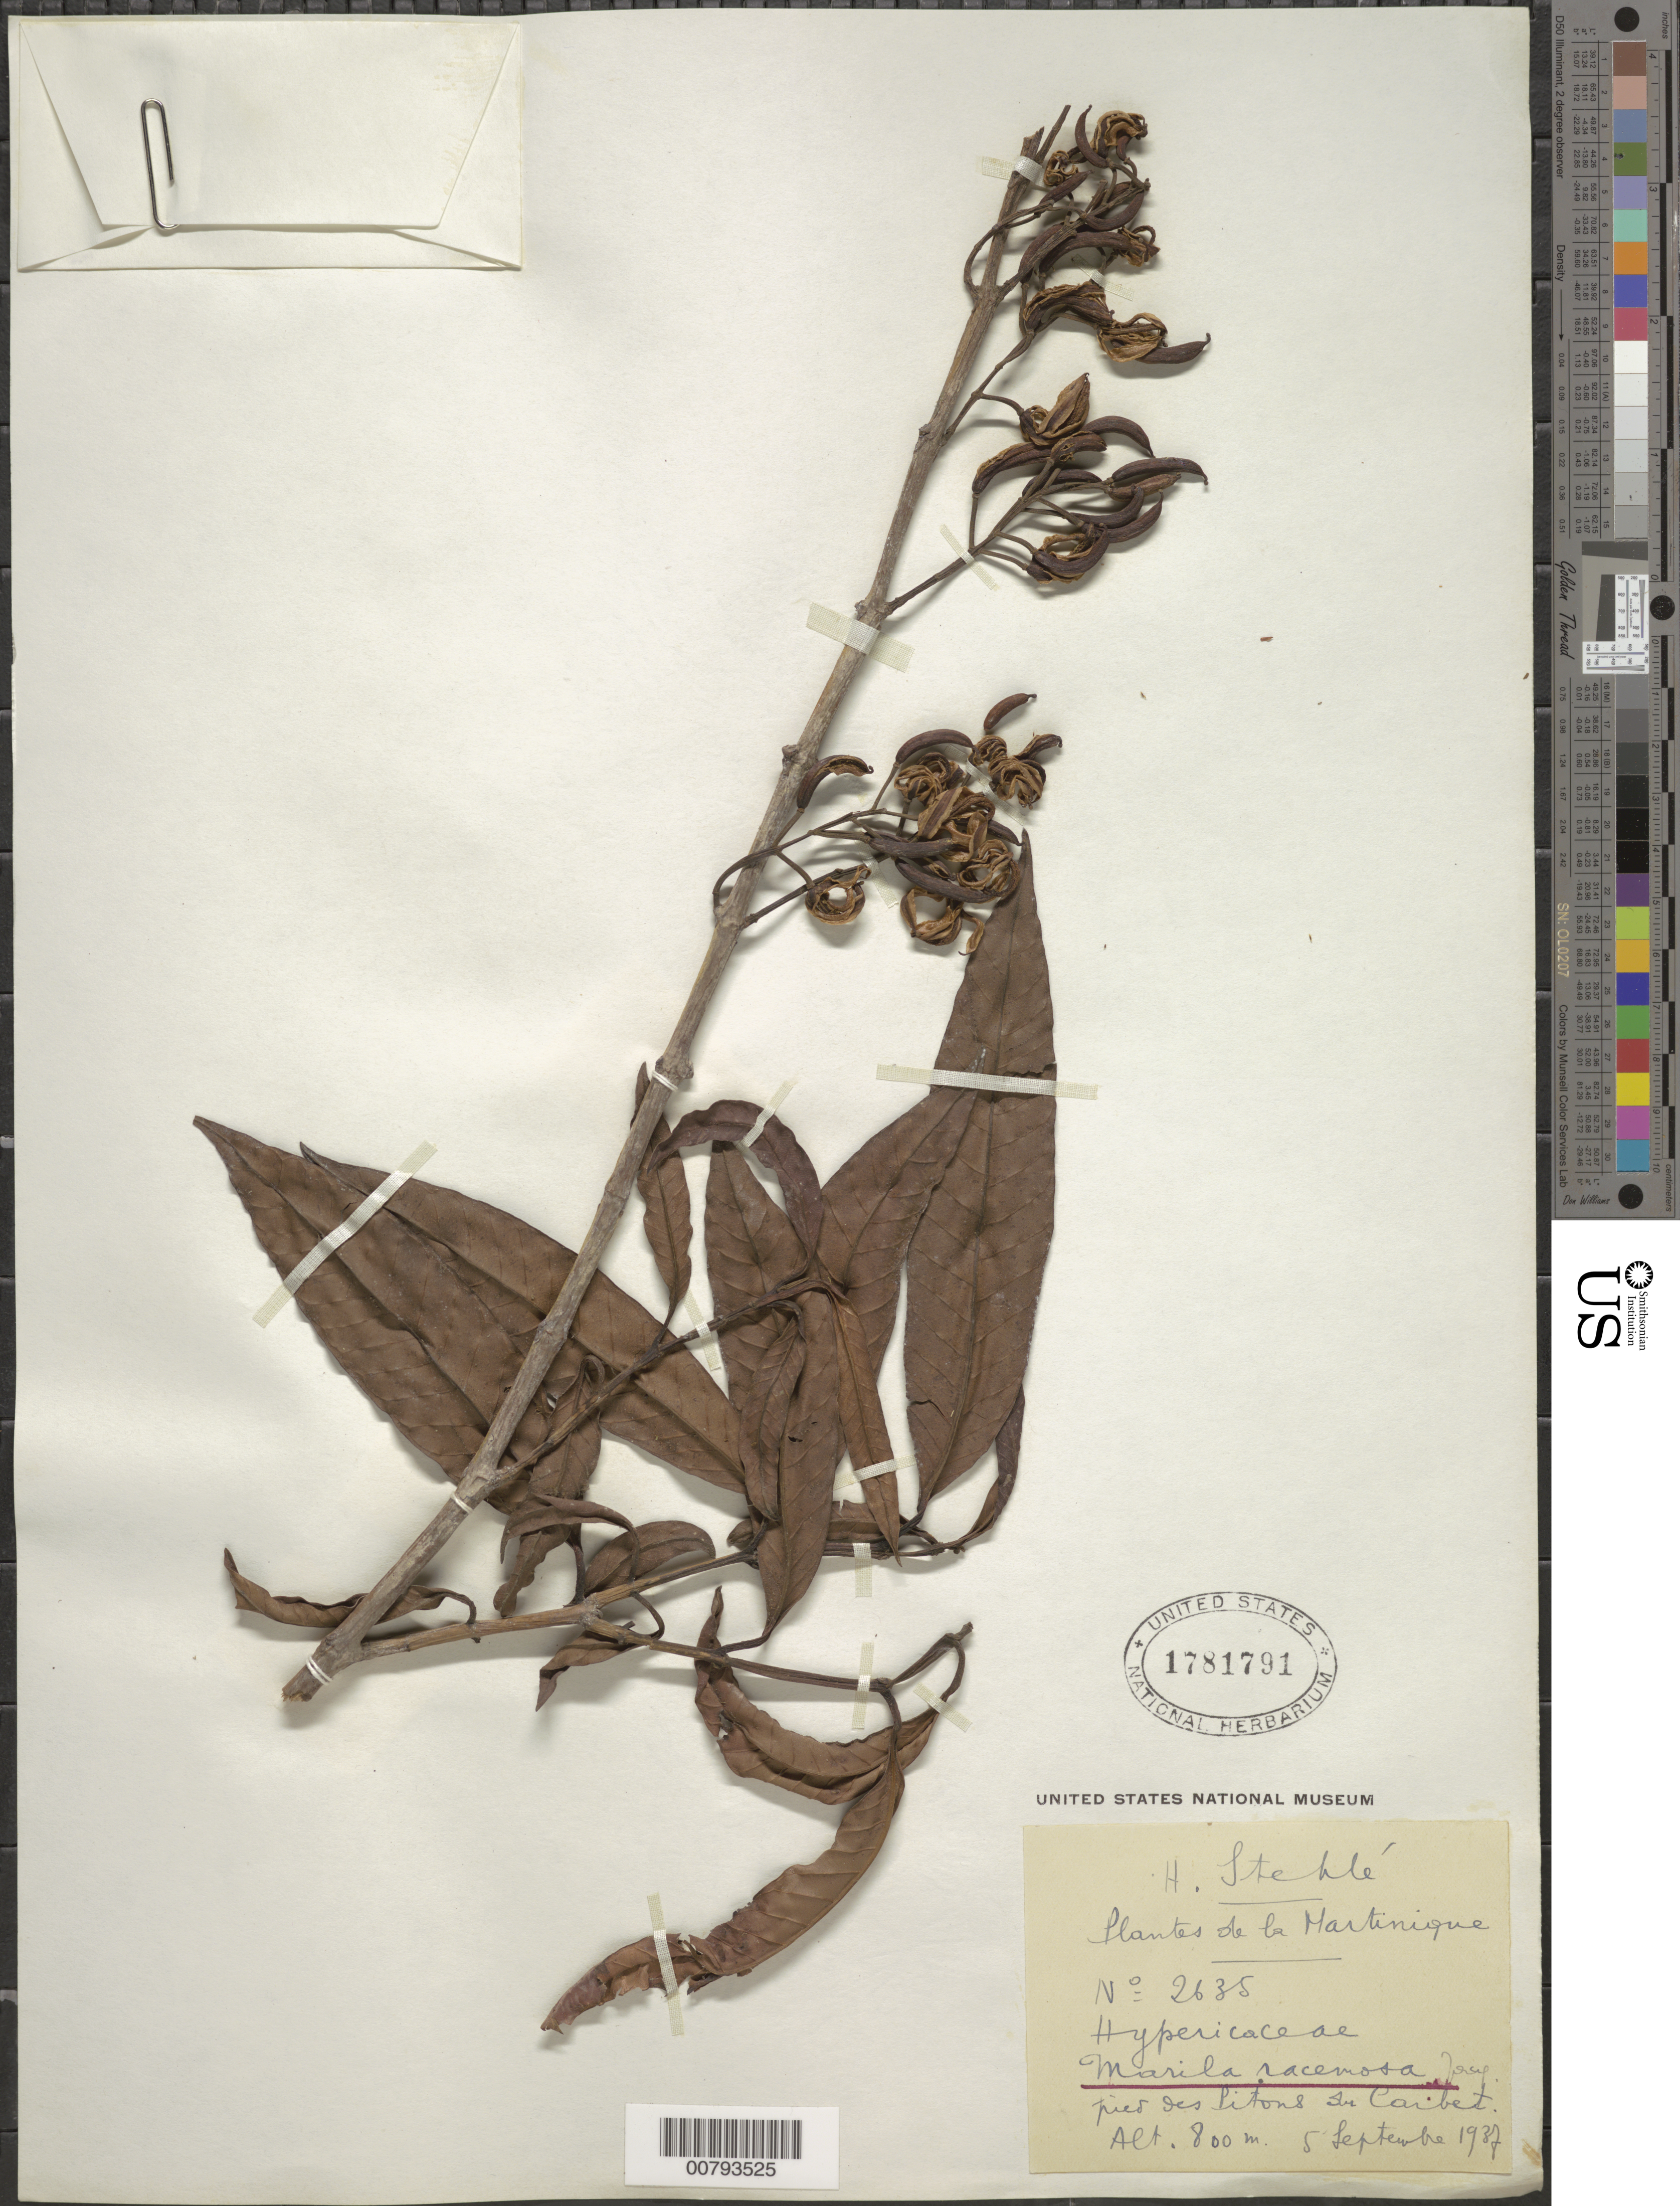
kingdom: Plantae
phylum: Tracheophyta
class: Magnoliopsida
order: Malpighiales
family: Calophyllaceae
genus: Marila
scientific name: Marila racemosa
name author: Sw.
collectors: H. Stehlé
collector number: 2635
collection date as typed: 05 Sep 1937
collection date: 1937-09-05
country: Martinique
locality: Pied des Pitons, Carbet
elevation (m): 800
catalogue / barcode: US 1781791